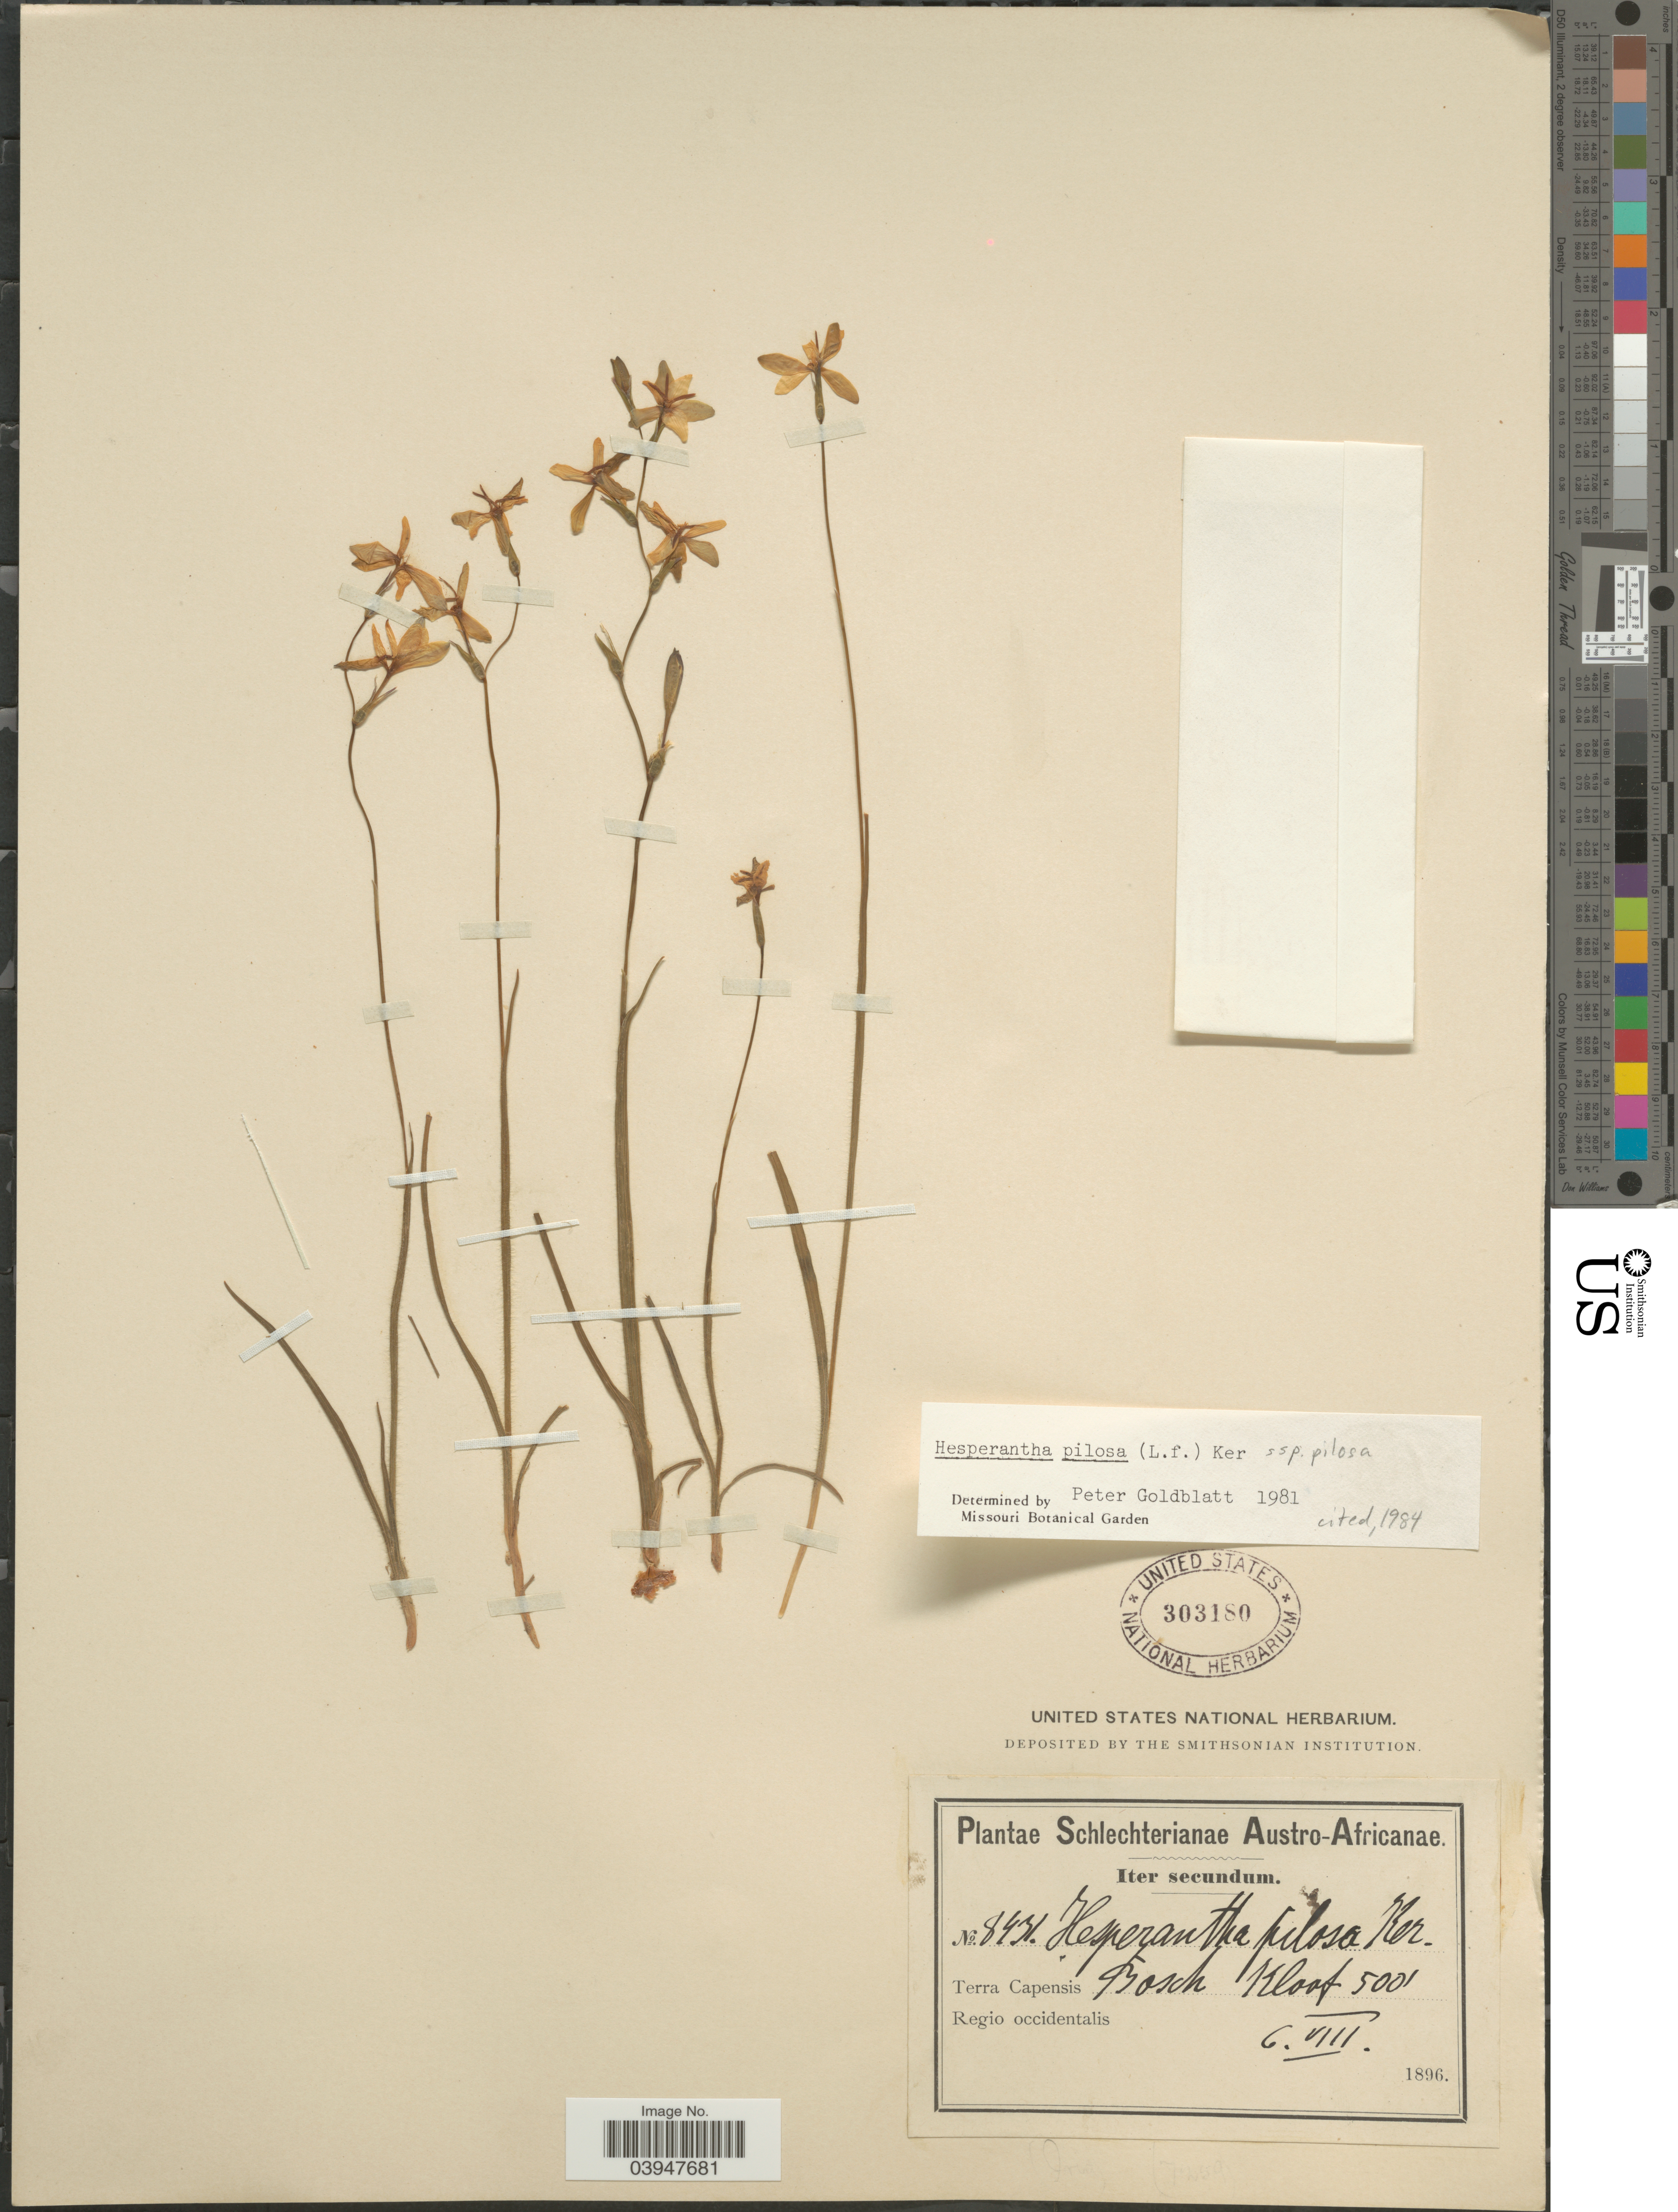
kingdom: Plantae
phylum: Tracheophyta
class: Liliopsida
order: Asparagales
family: Iridaceae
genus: Hesperantha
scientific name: Hesperantha pilosa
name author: (L. f.) Ker Gawl.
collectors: Schlechter, --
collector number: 8431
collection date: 1896-08-06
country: South Africa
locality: Austro-Africanae. Terra Capensis. Bosch Kloof. Regio occidentalis.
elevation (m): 152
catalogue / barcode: US 303180